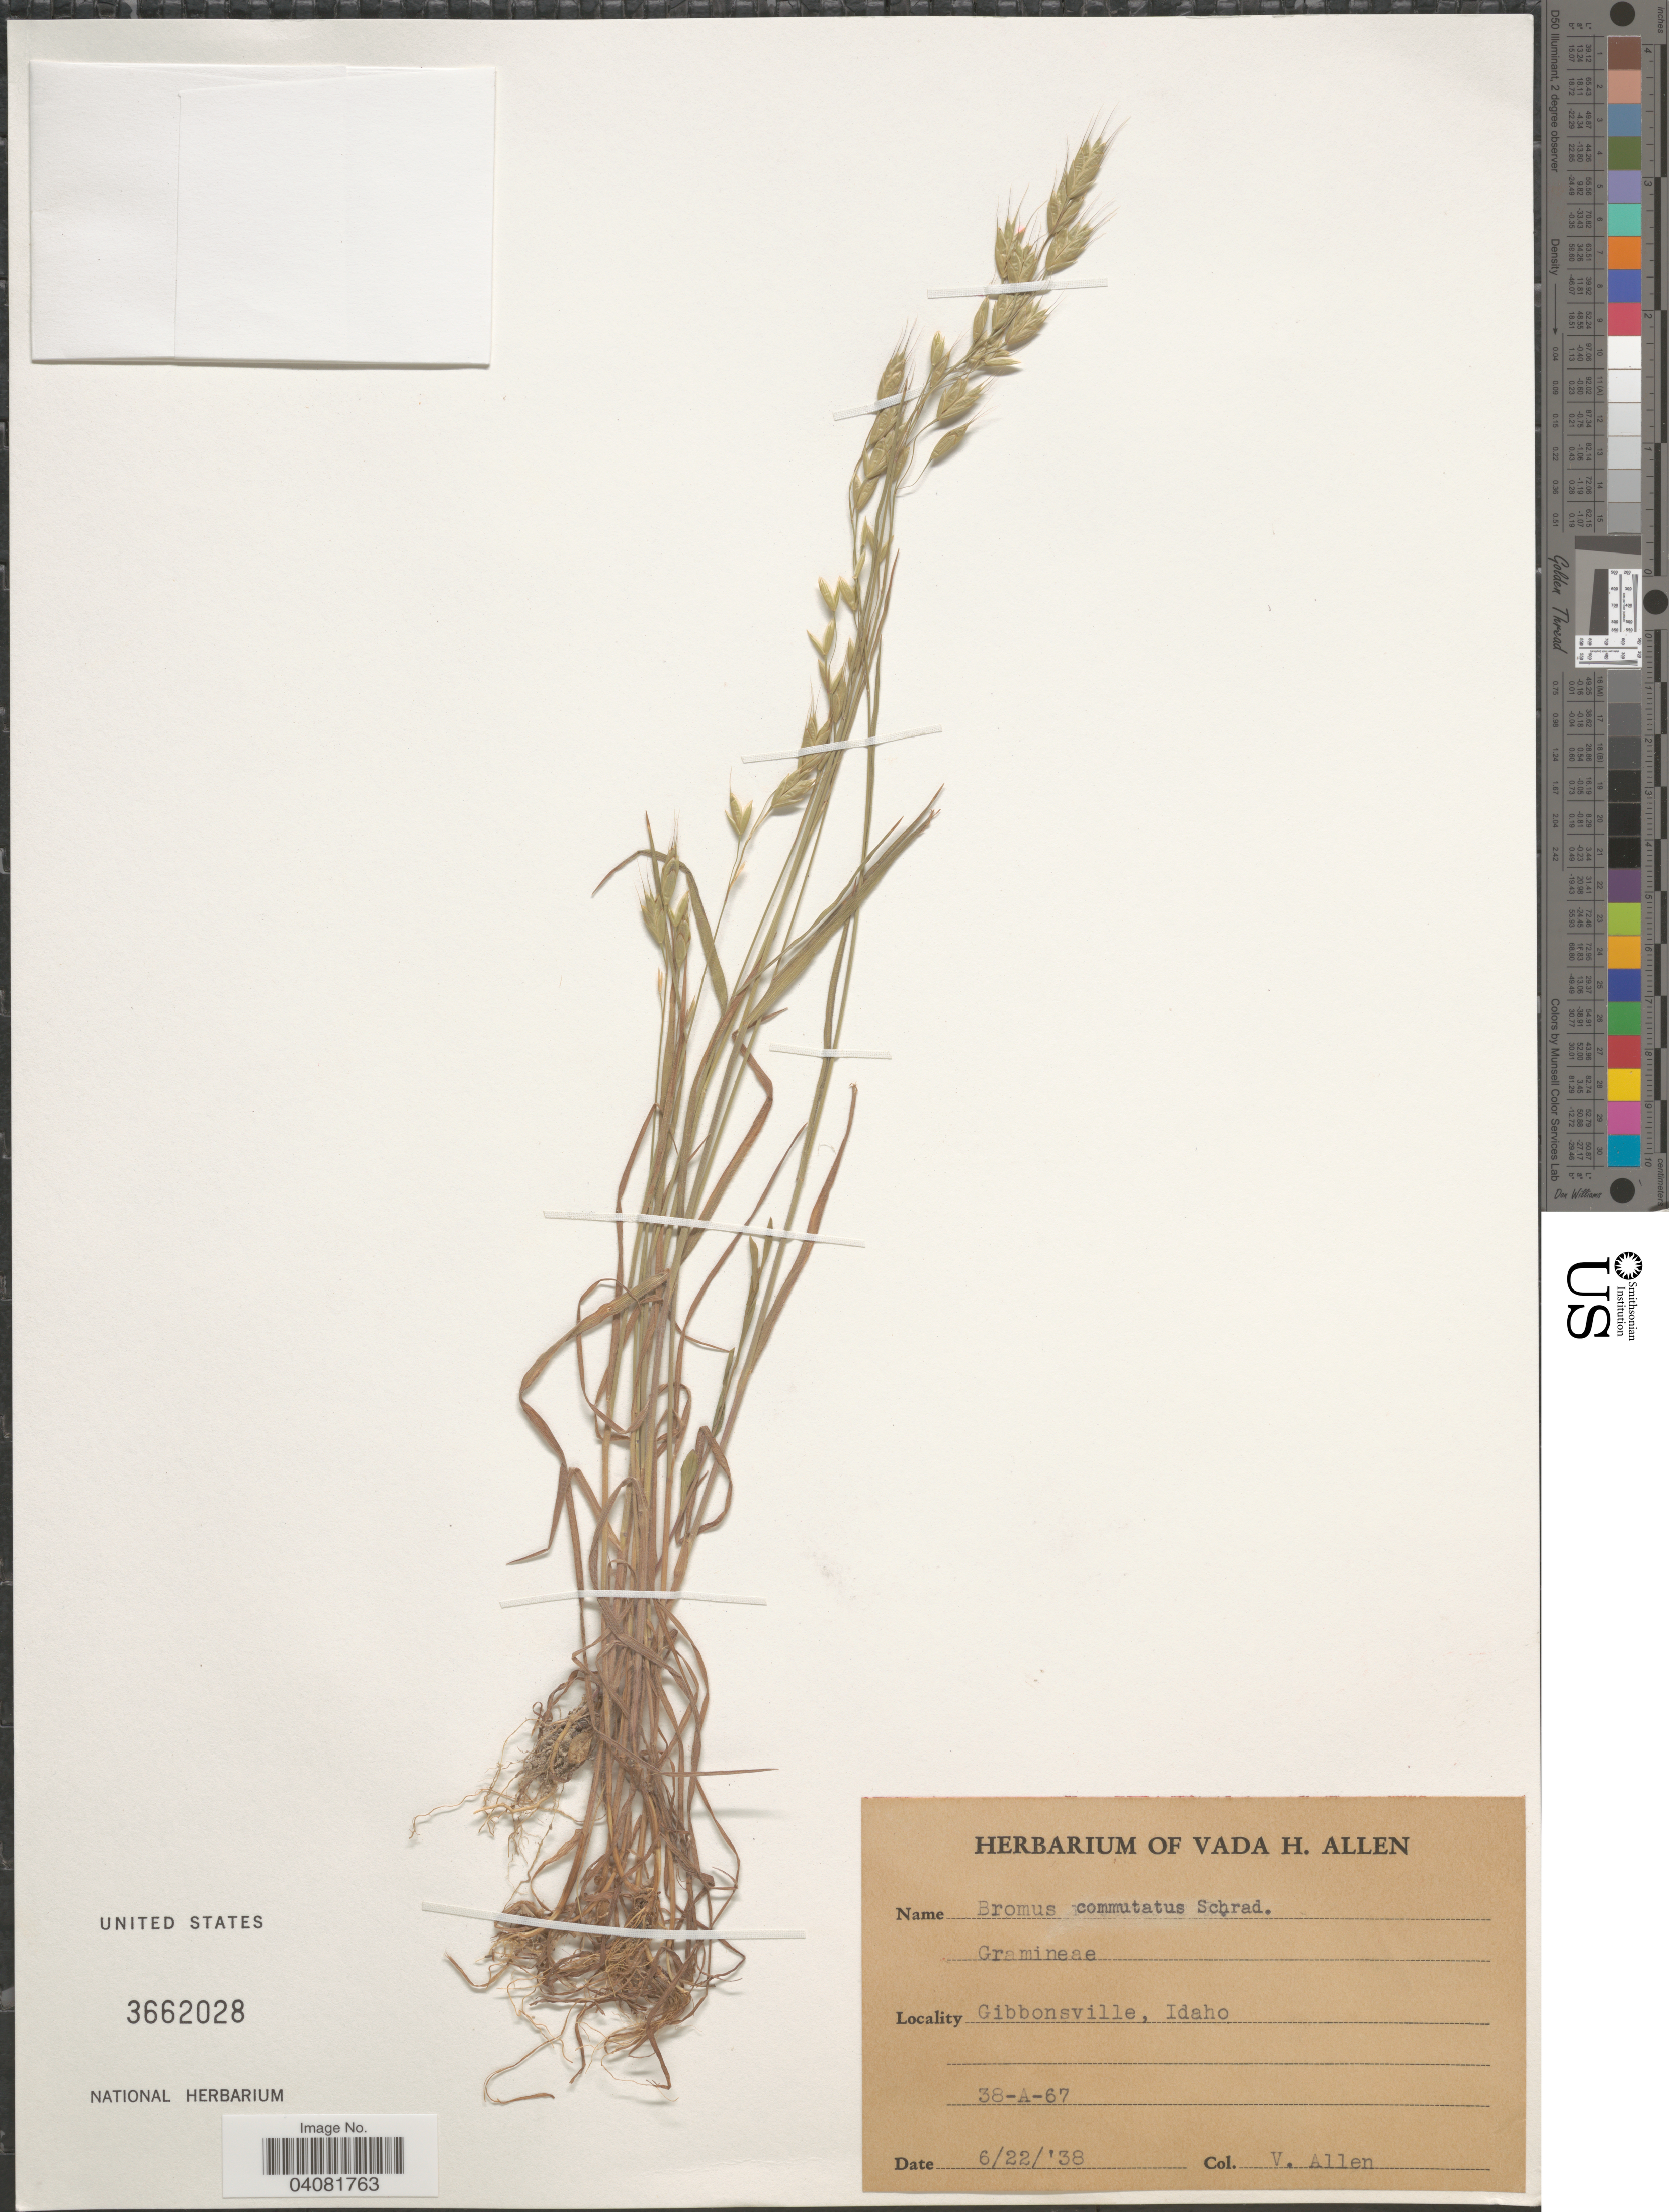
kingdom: Plantae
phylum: Tracheophyta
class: Liliopsida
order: Poales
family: Poaceae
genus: Bromus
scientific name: Bromus commutatus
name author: Schrad.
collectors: V. Allen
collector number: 38-A-67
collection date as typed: Transcribed d/m/y: 22/6/38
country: United States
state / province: Idaho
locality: Gibbonsville.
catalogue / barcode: US 3662028